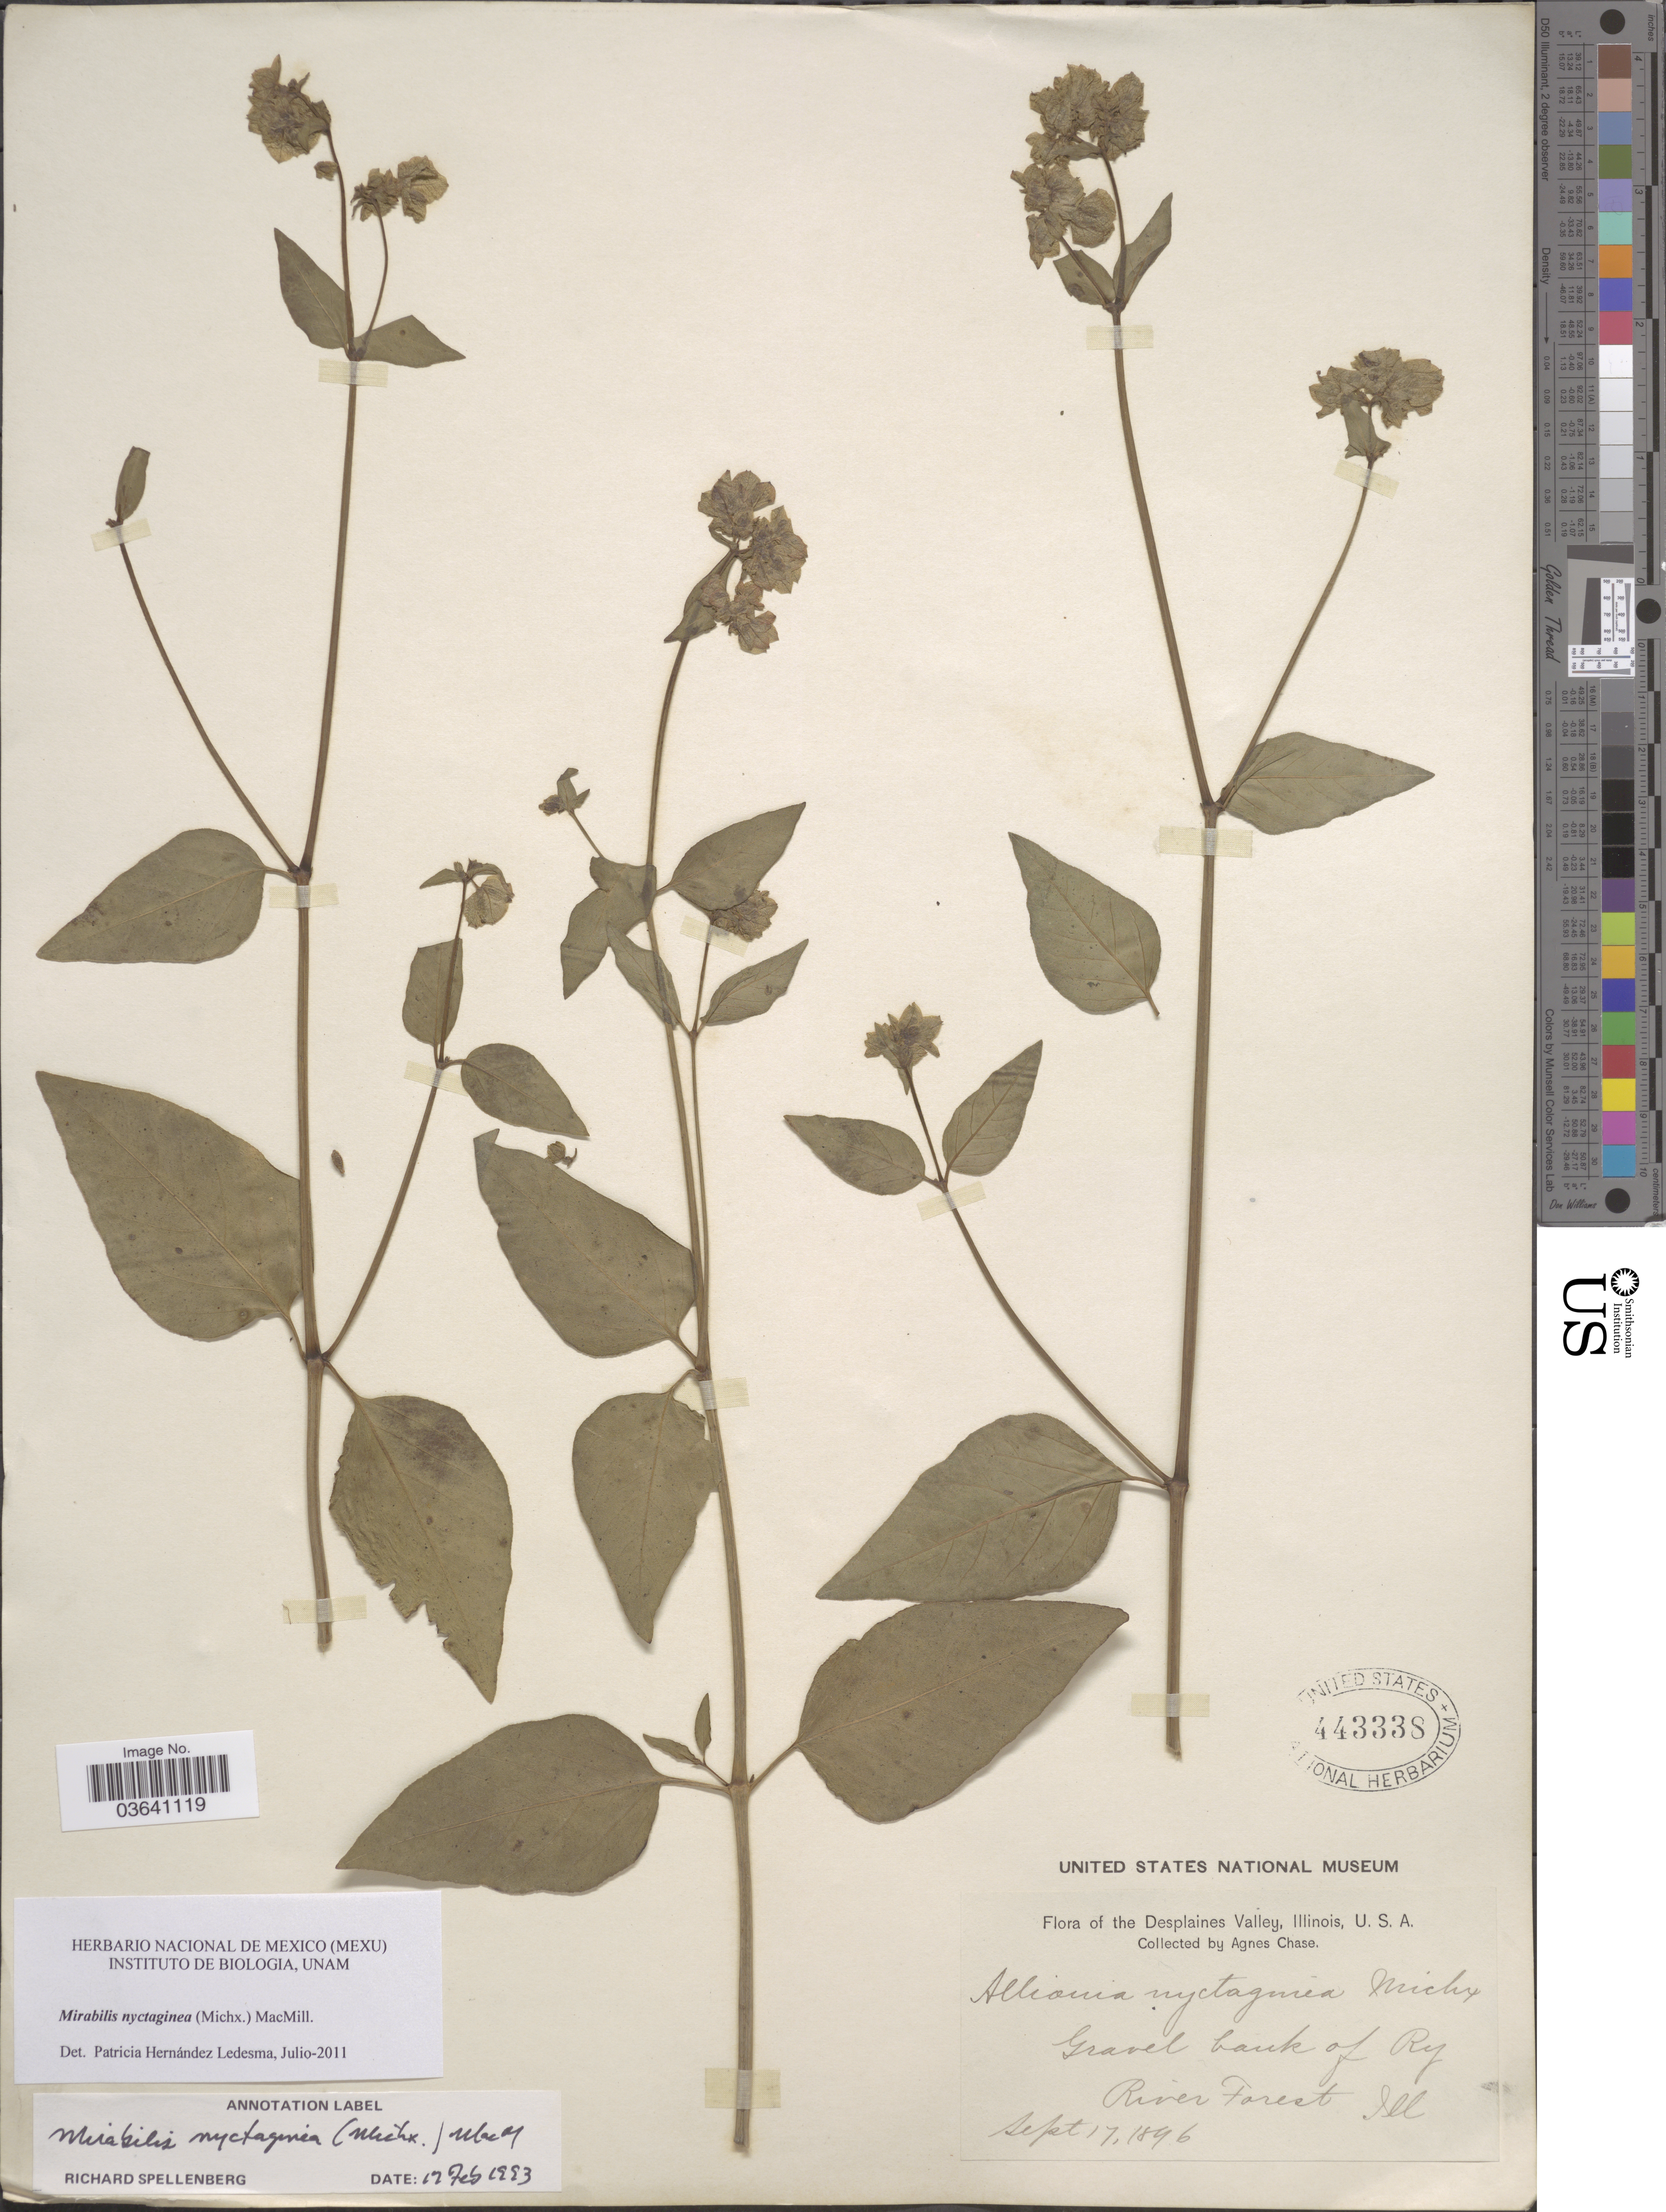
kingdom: Plantae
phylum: Tracheophyta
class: Magnoliopsida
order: Caryophyllales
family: Nyctaginaceae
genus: Mirabilis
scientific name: Mirabilis nyctaginea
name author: (Michx.) MacMill.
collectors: A. Chase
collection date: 1896-09-17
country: United States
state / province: Illinois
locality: Desplaines Valley. Gravel bank of Ry River Forest.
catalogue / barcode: US 443338